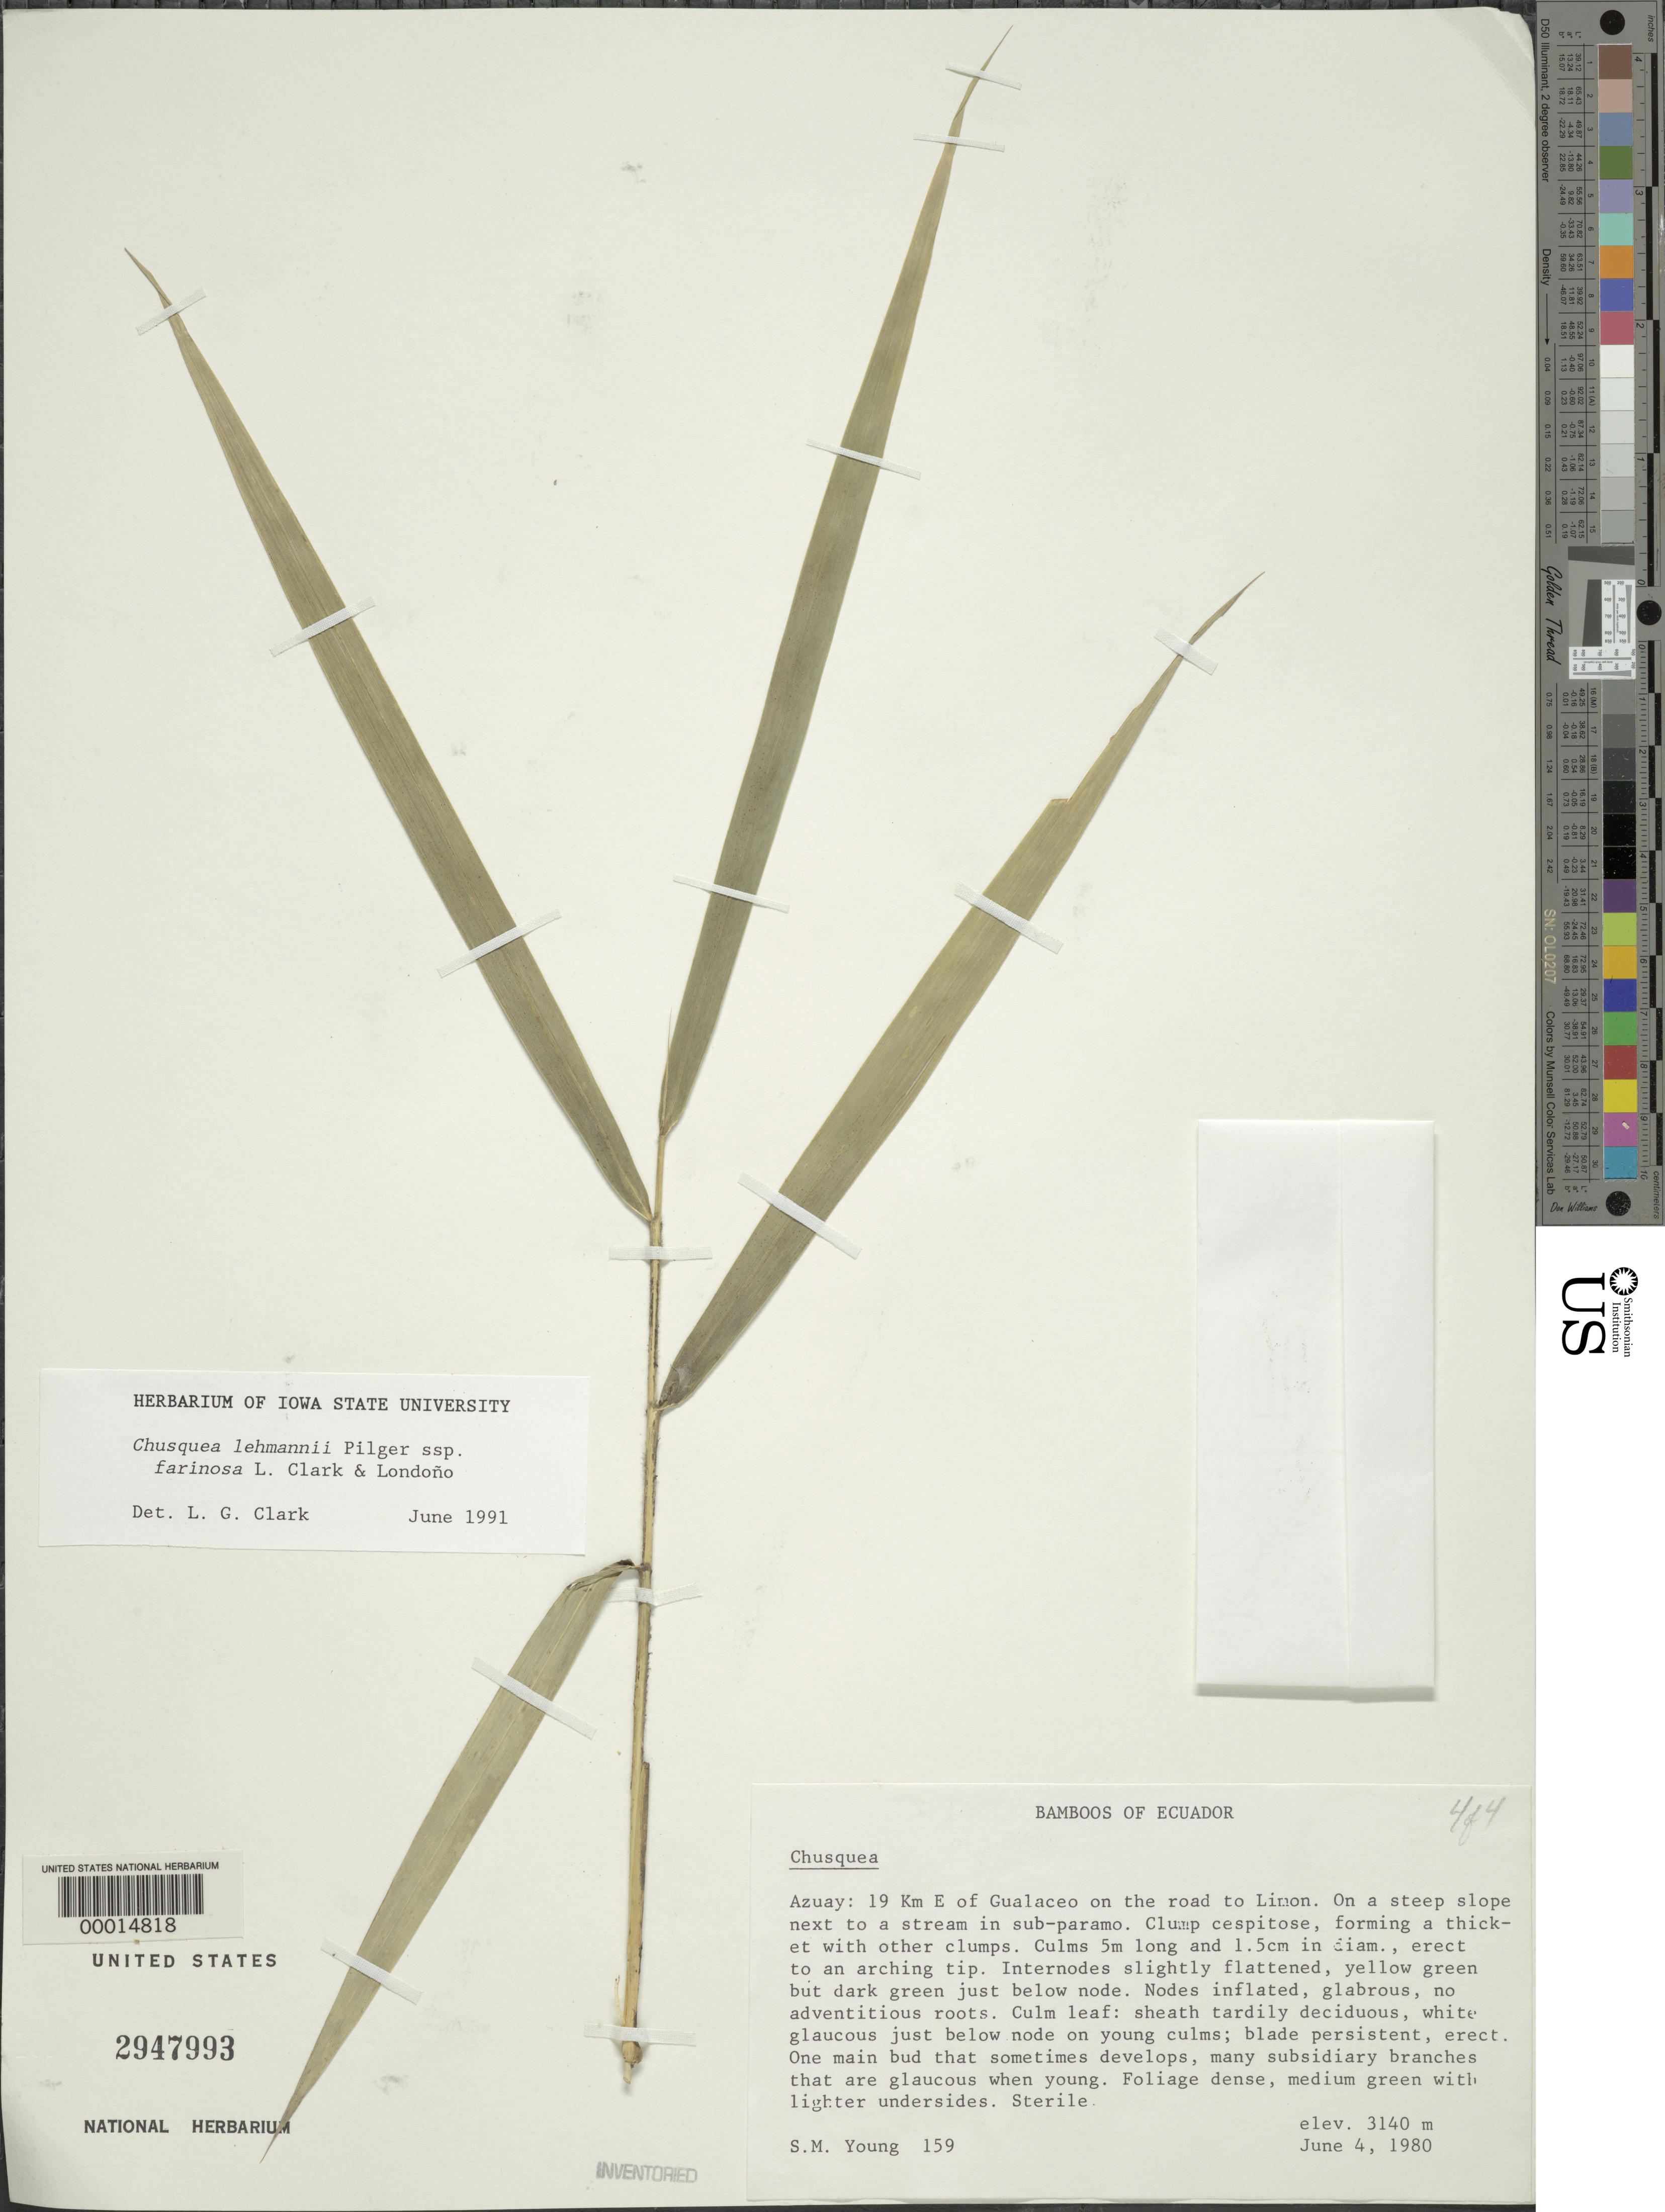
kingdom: Plantae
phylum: Tracheophyta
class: Liliopsida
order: Poales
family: Poaceae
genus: Chusquea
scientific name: Chusquea lehmannii subsp. farinosa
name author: L.G. Clark & Londoño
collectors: S. Young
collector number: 159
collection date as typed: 04 Jun 1980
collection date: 1980-06-04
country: Ecuador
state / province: Azuay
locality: Gualaceo/Limon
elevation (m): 3140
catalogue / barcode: US 2947993